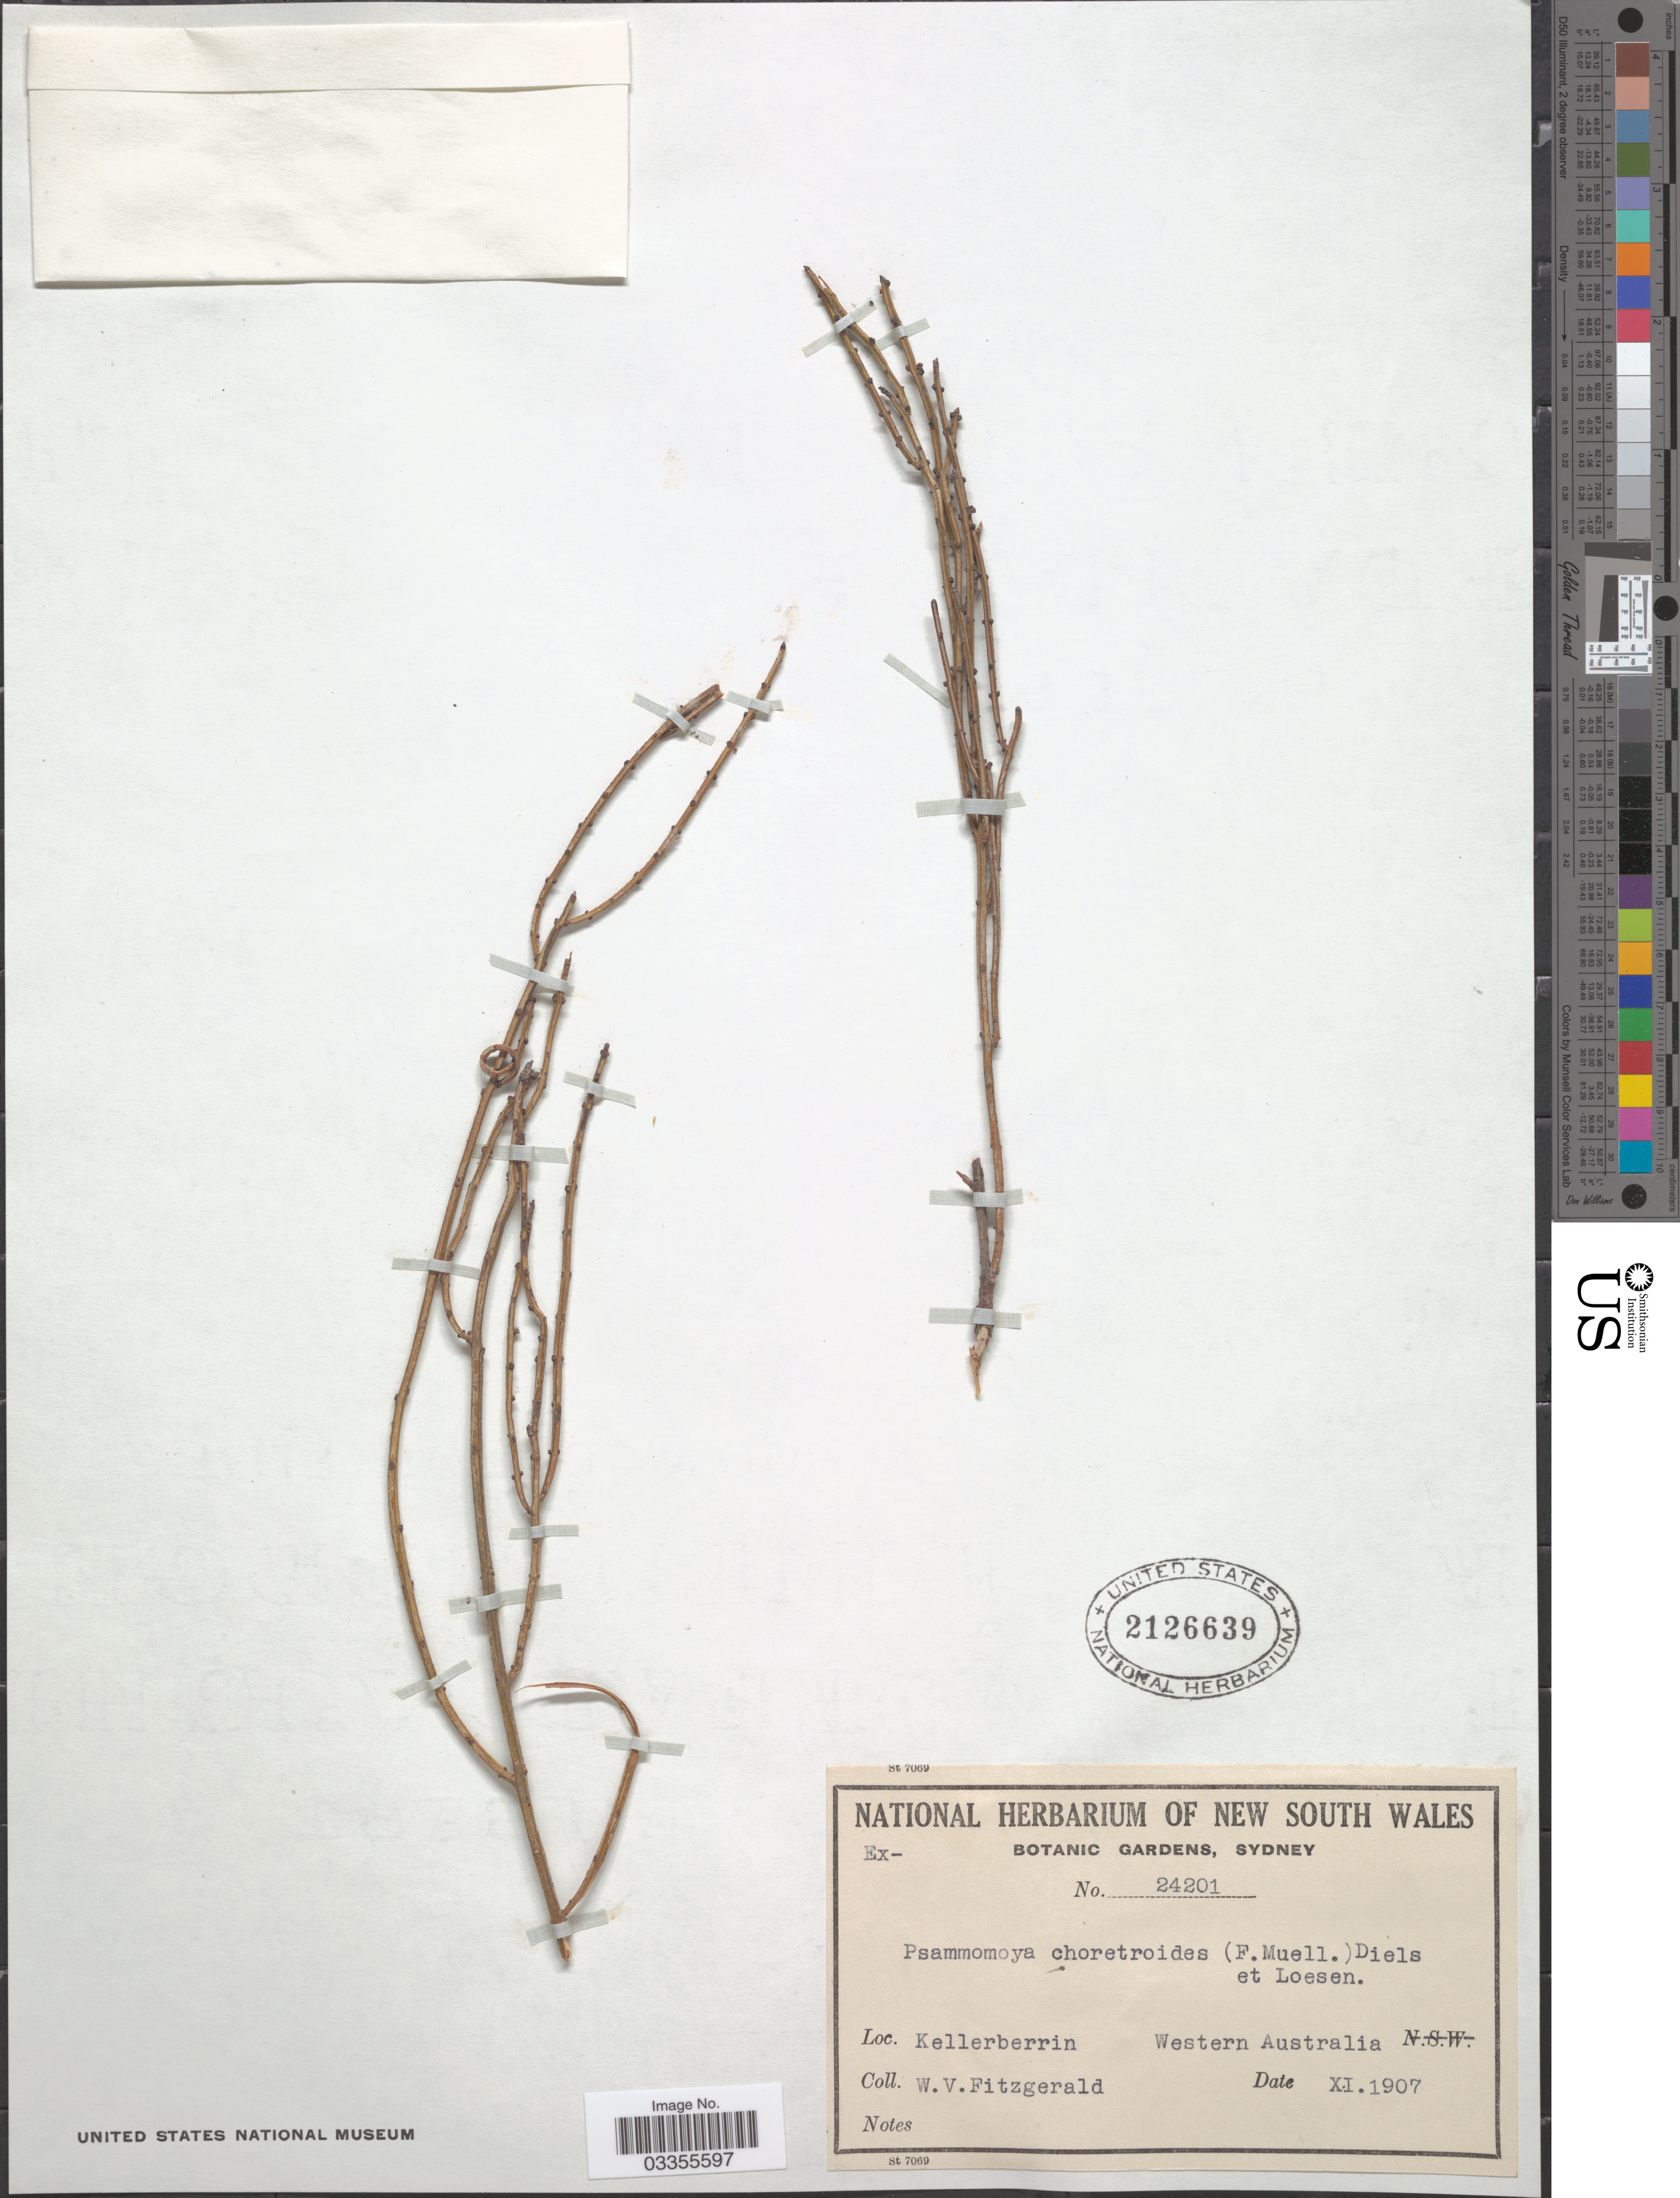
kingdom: Plantae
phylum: Tracheophyta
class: Magnoliopsida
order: Celastrales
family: Celastraceae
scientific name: Psammamoya choretroides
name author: (F. Muell.) Diels & Loes.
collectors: W. Fitzgerald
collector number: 24201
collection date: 1907-11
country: Australia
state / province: Western Australia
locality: Kellerberrin.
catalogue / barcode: US 2126639